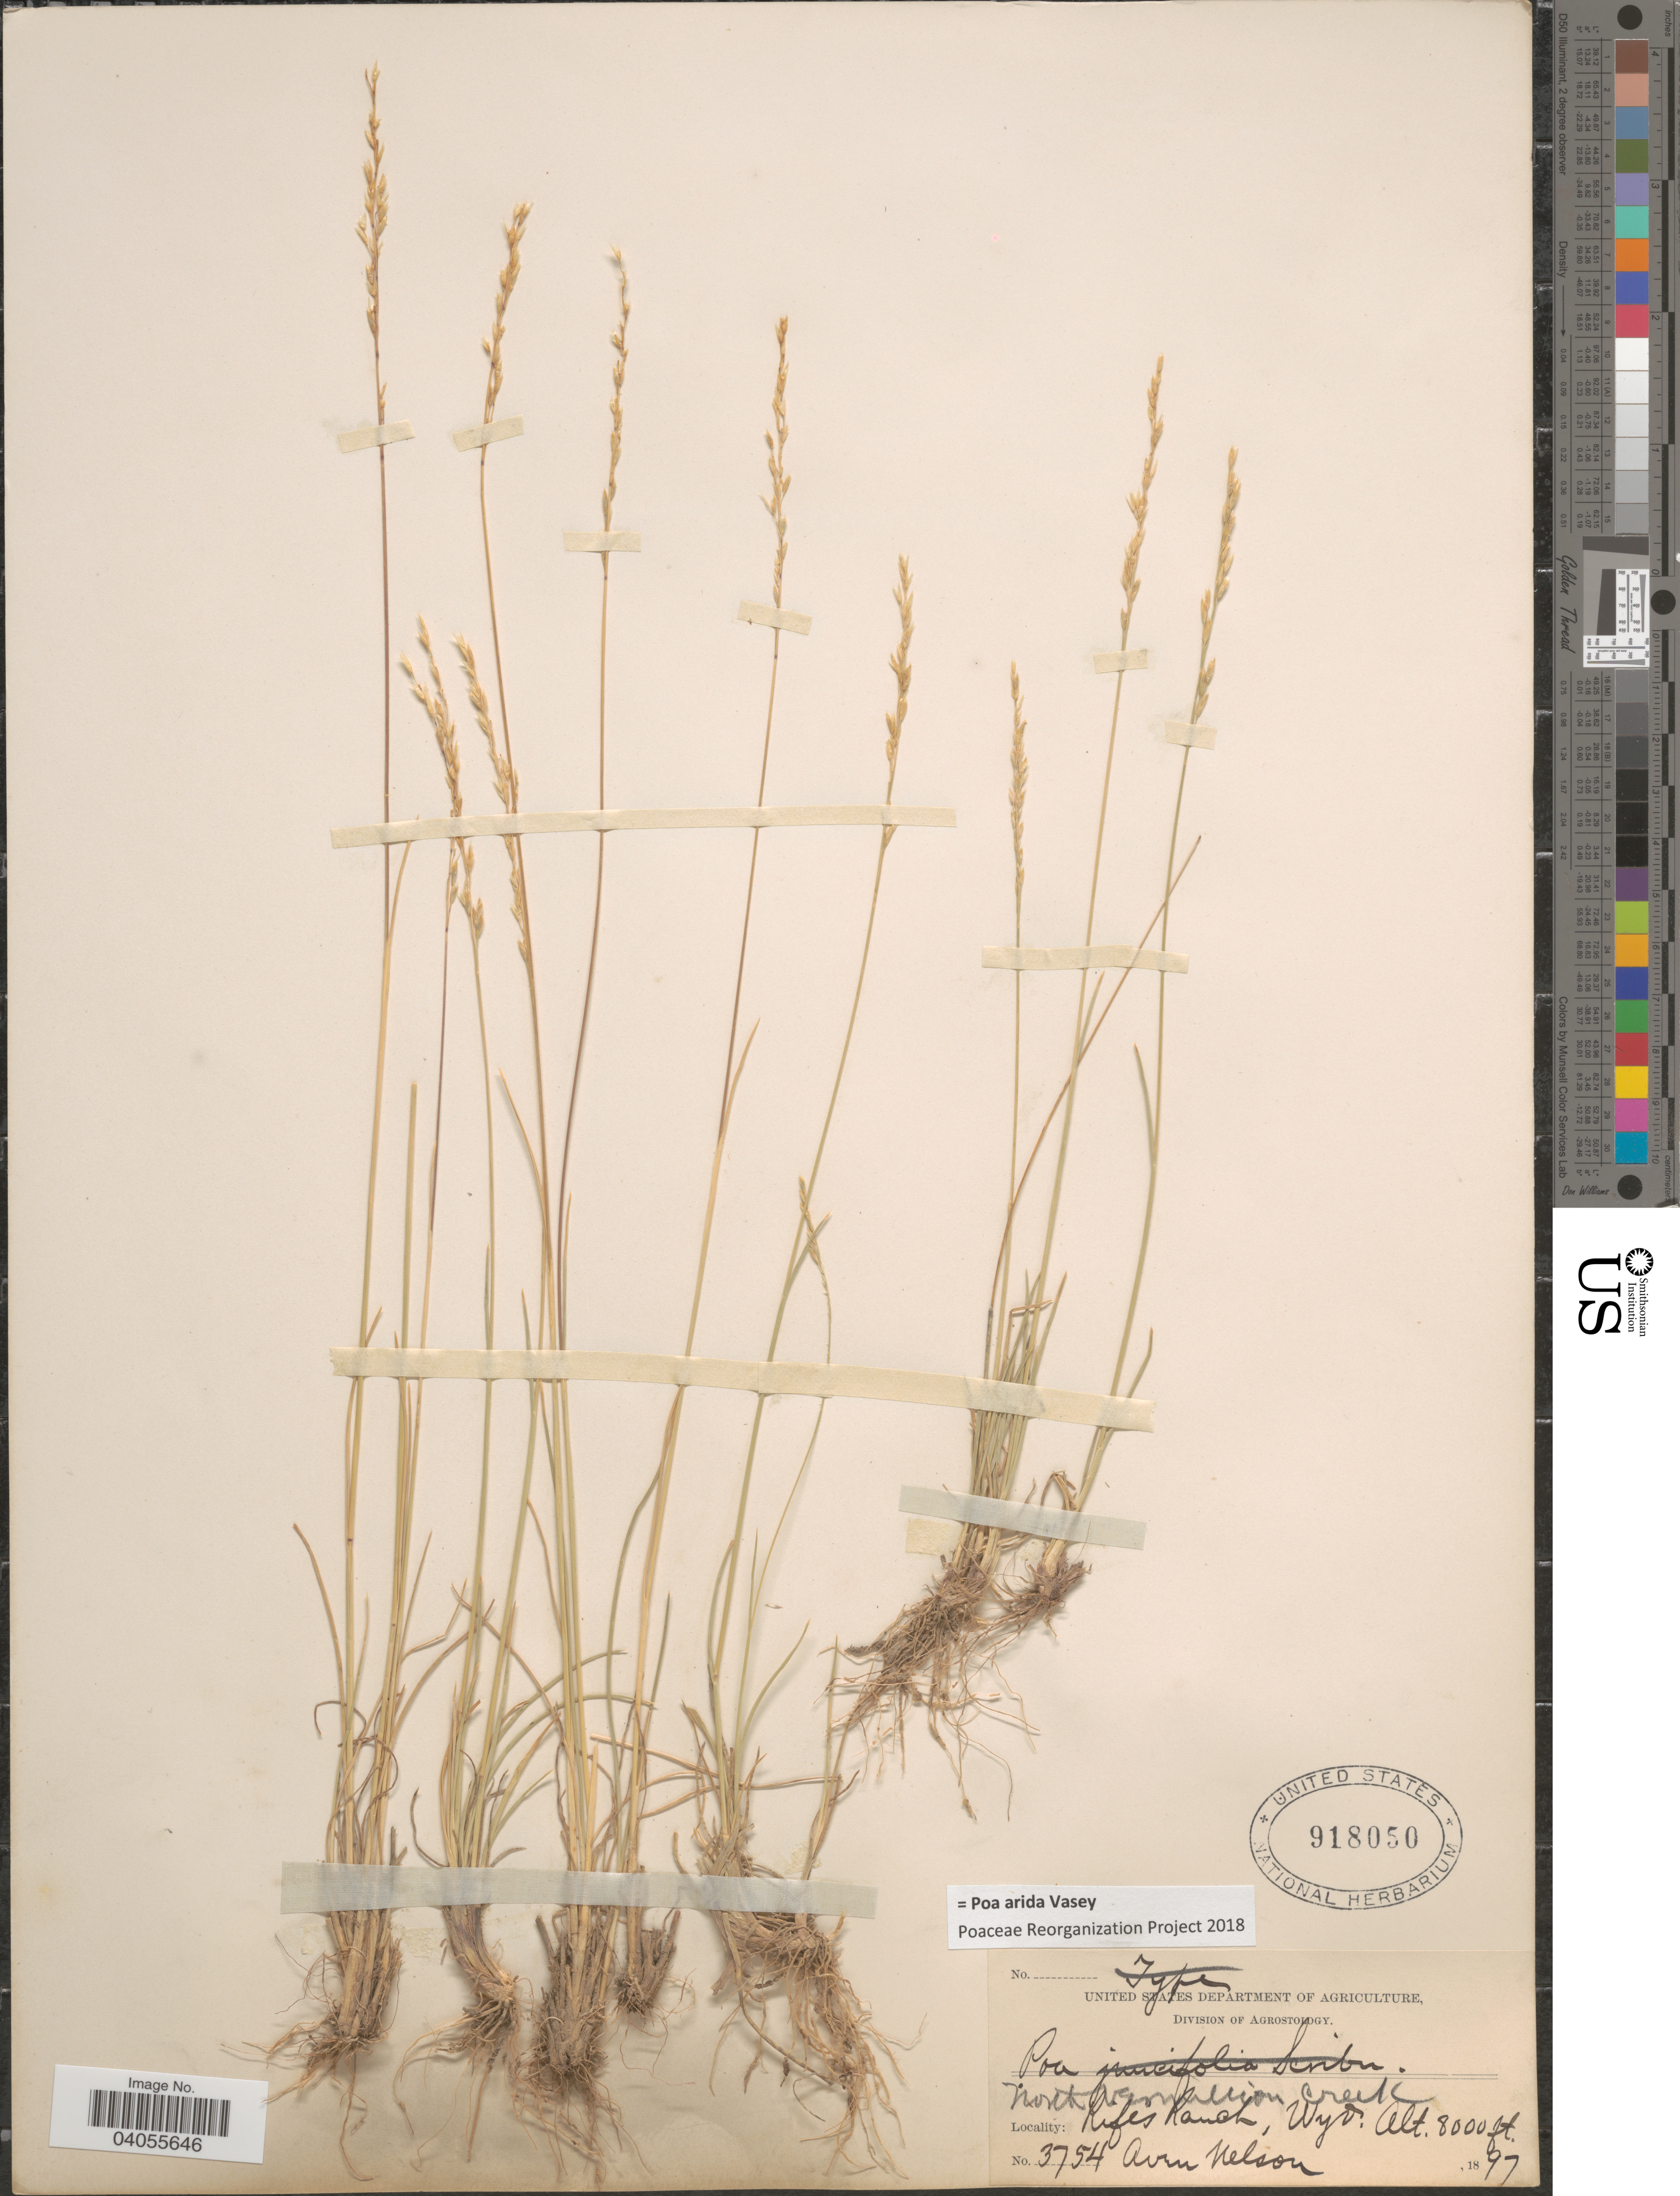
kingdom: Plantae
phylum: Tracheophyta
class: Liliopsida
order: Poales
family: Poaceae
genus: Poa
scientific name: Poa arida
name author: Vasey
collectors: A. Nelson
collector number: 3754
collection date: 1897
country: United States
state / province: Wyoming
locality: North Vermillion Creek. Rifes Ranch.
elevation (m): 2438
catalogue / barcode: US 918050